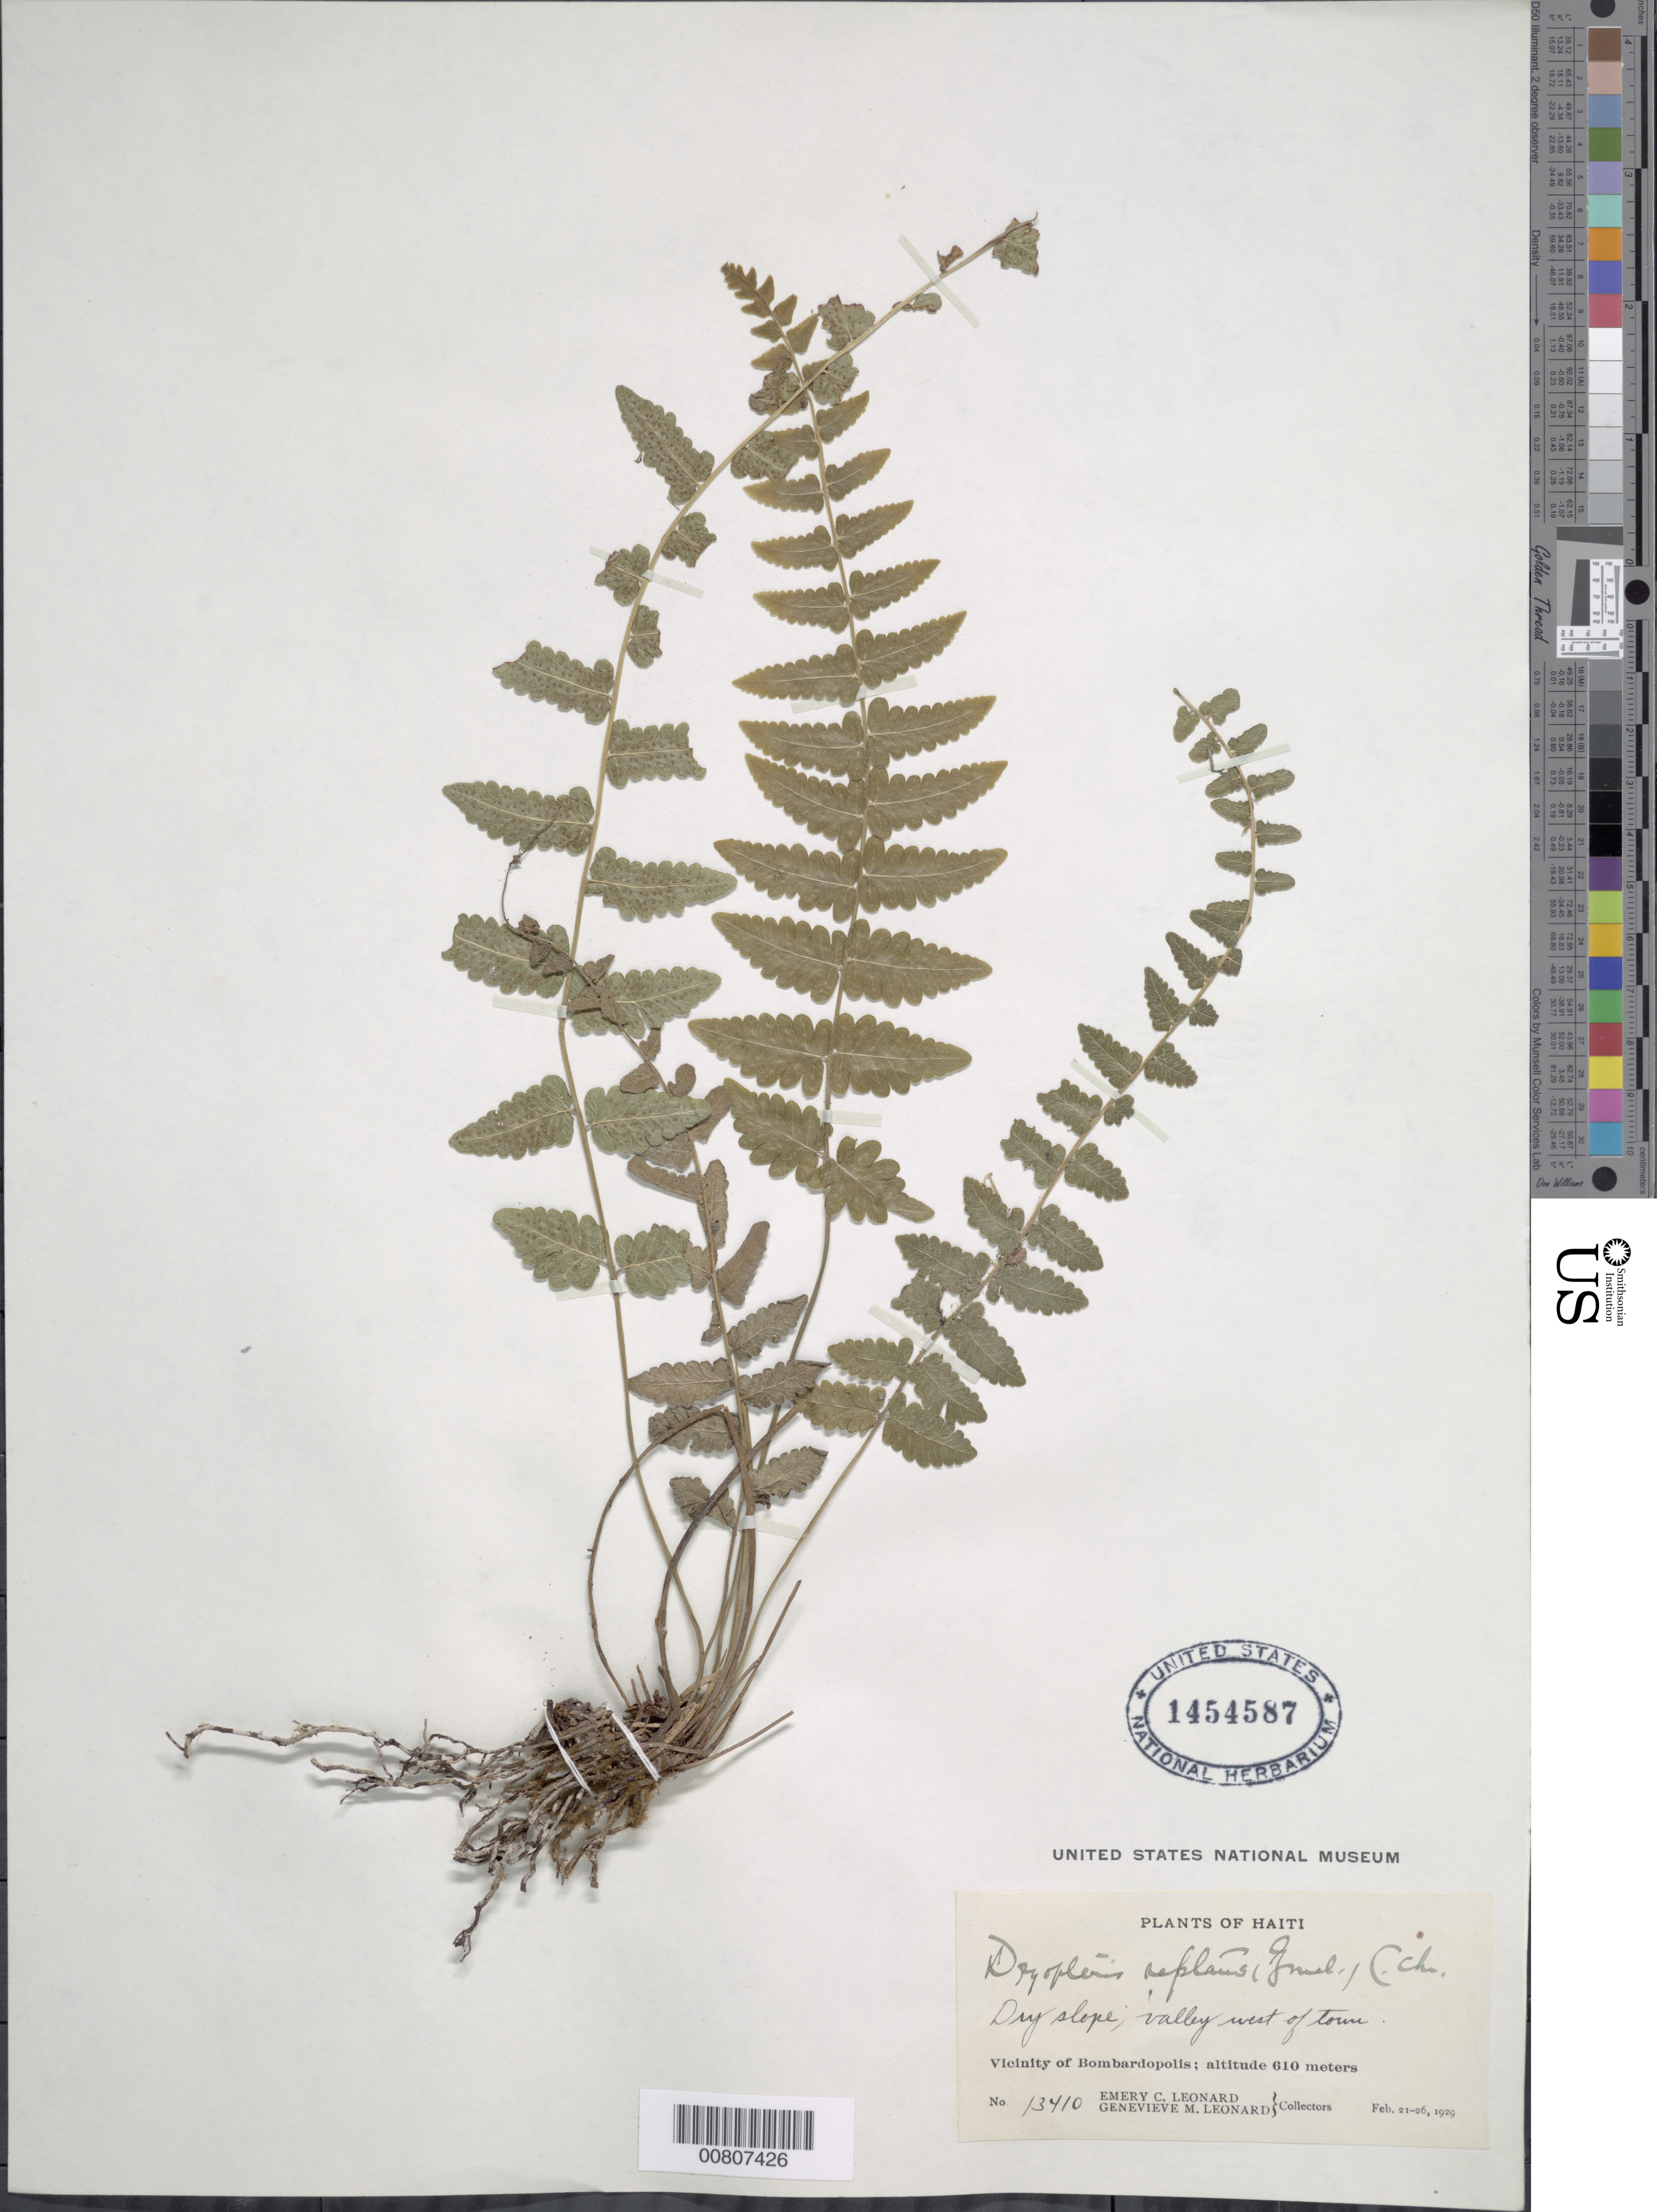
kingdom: Plantae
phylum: Tracheophyta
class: Polypodiopsida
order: Polypodiales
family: Thelypteridaceae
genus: Goniopteris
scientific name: Goniopteris reptans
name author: (J.F. Gmel.) C. Presl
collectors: E. C. Leonard & G. M. Leonard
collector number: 13410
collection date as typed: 21 Feb 1929 to 26 Feb 1929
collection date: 1929-02-21/1929-02-26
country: Haiti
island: Hispaniola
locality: Bombardopolis vicinity, W of town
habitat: Valley, dry slope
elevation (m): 610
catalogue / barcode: US 54587